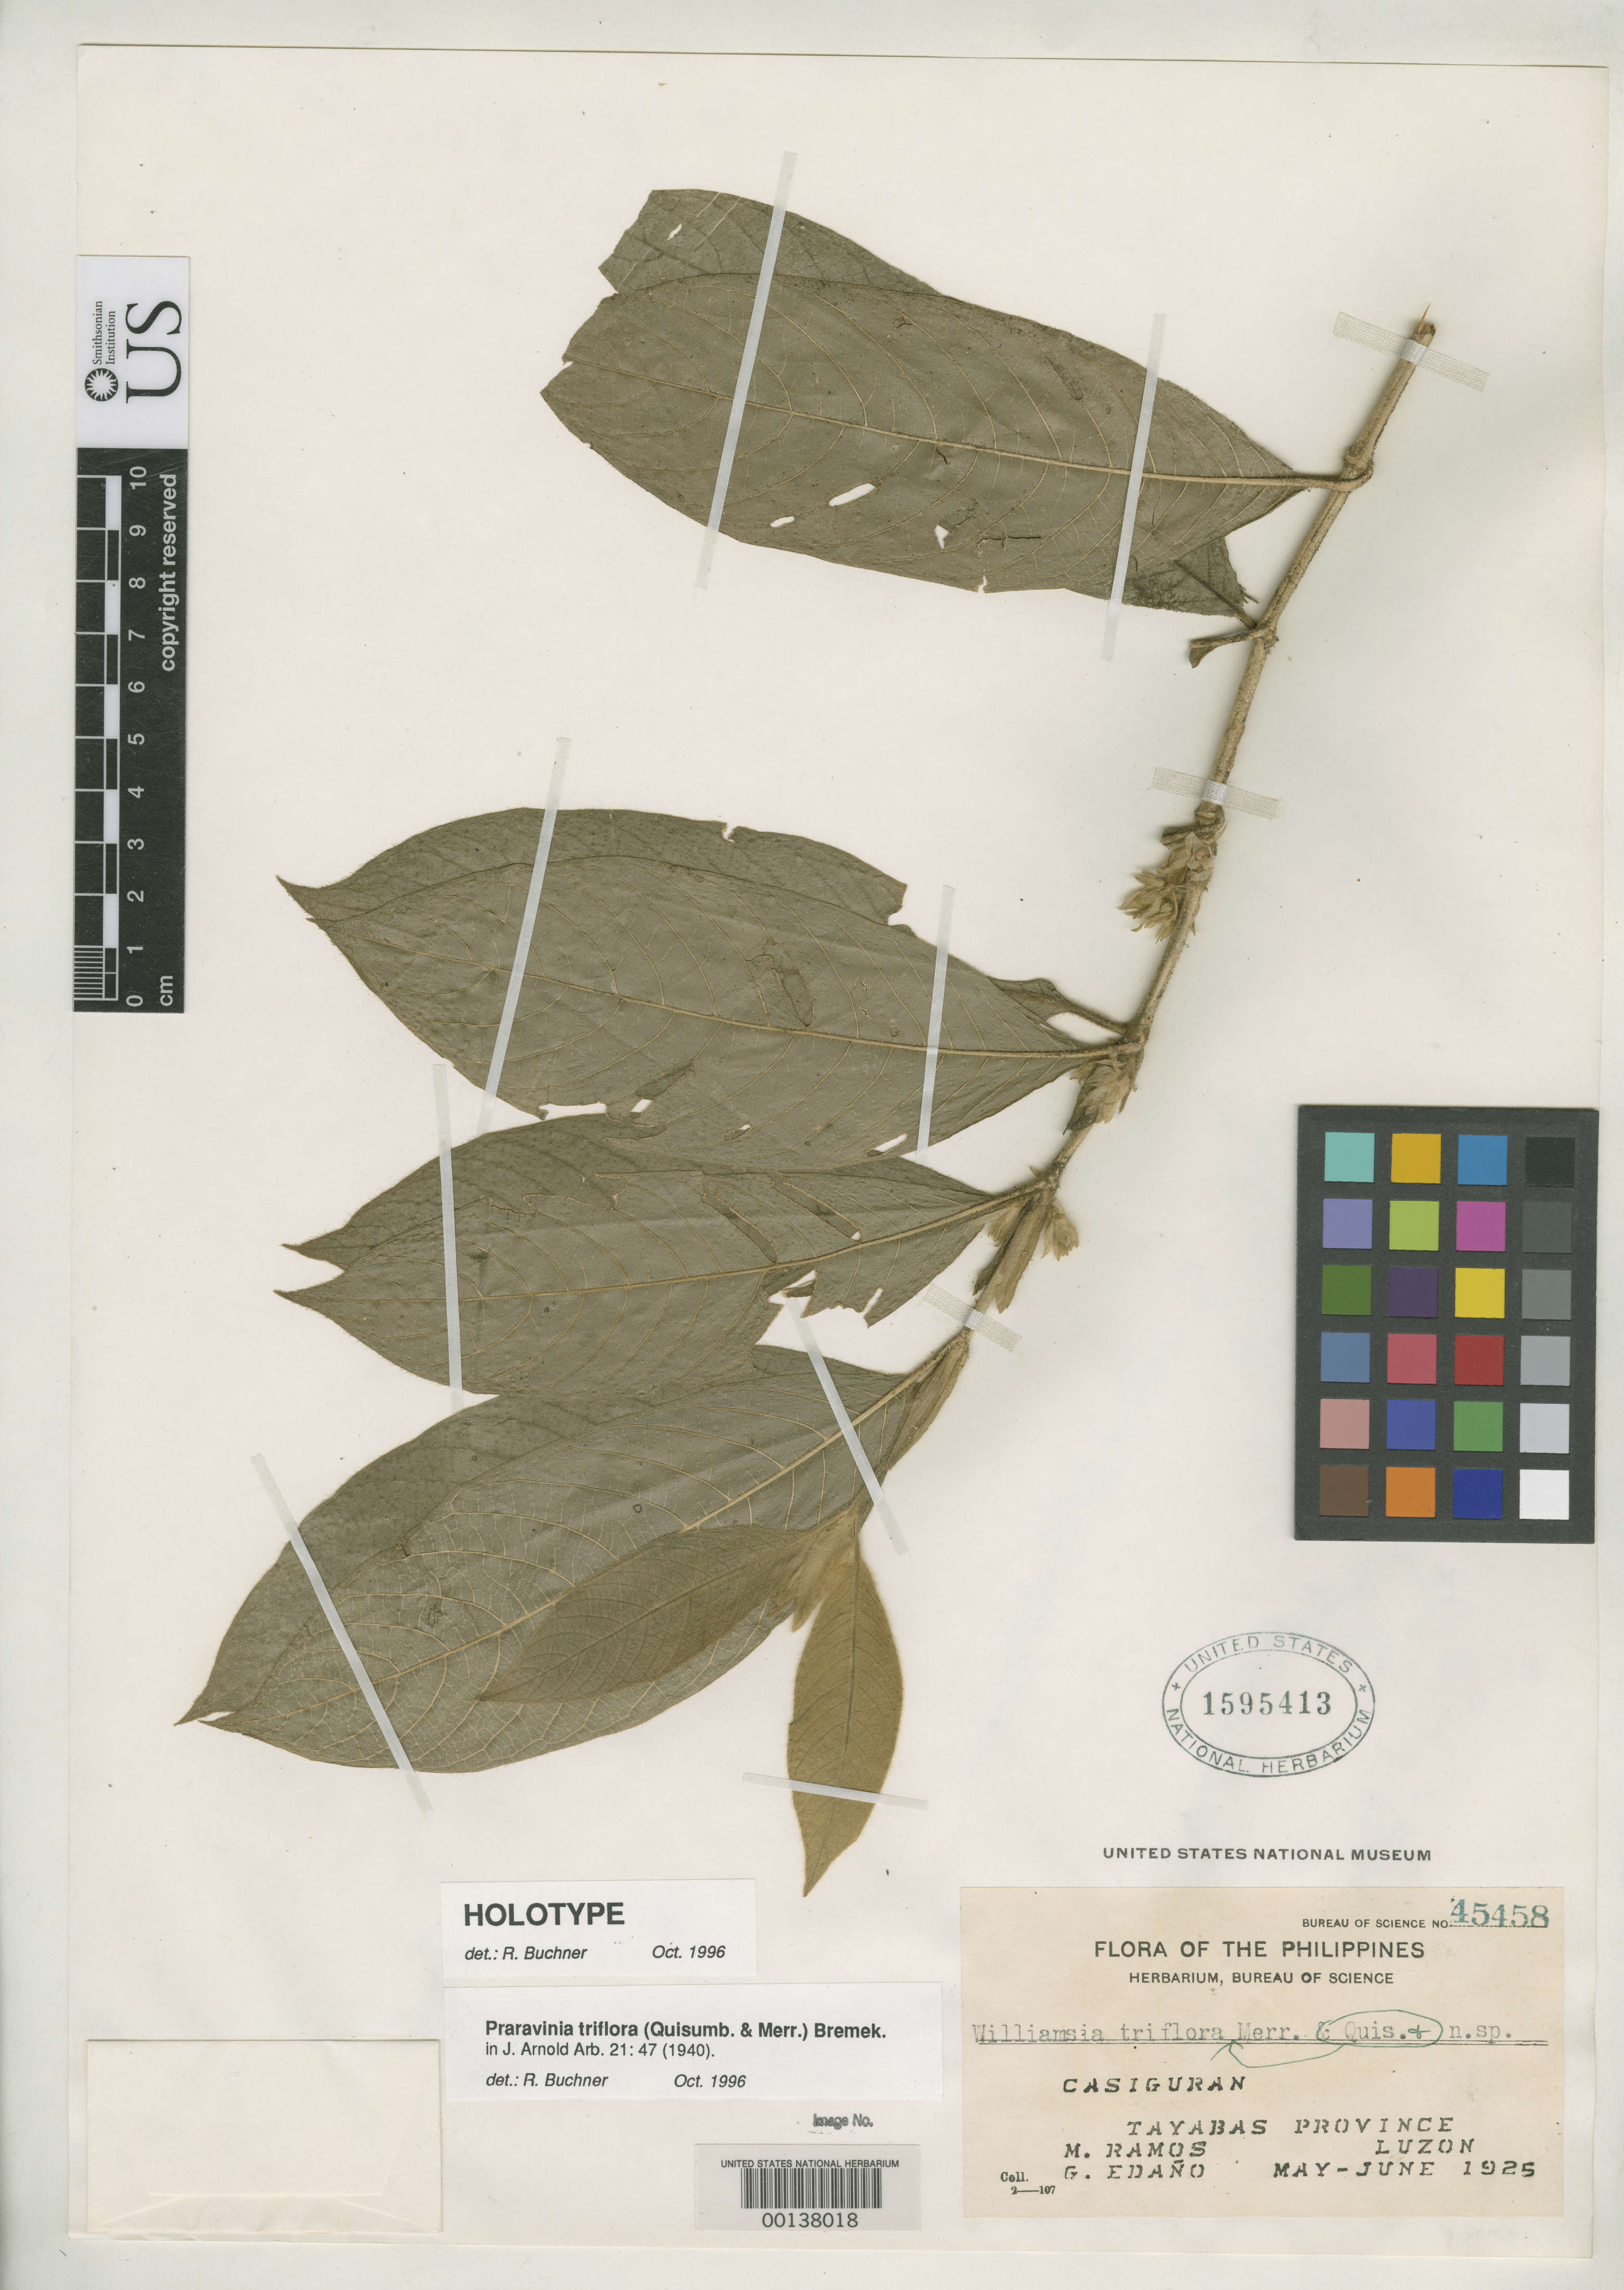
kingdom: Plantae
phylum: Tracheophyta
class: Magnoliopsida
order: Gentianales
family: Rubiaceae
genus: Williamsia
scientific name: Williamsia triflora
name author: Quisumb. & Merr.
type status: Type Collection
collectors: M. Ramos & G. E. Edaño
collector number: Bur. Sci. 45458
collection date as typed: May 1925 to -- Jun 1925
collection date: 1925-05/1925-06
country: Philippines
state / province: Calabarzon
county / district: Quezon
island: Luzon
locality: Casiguran.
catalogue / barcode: US 1595413